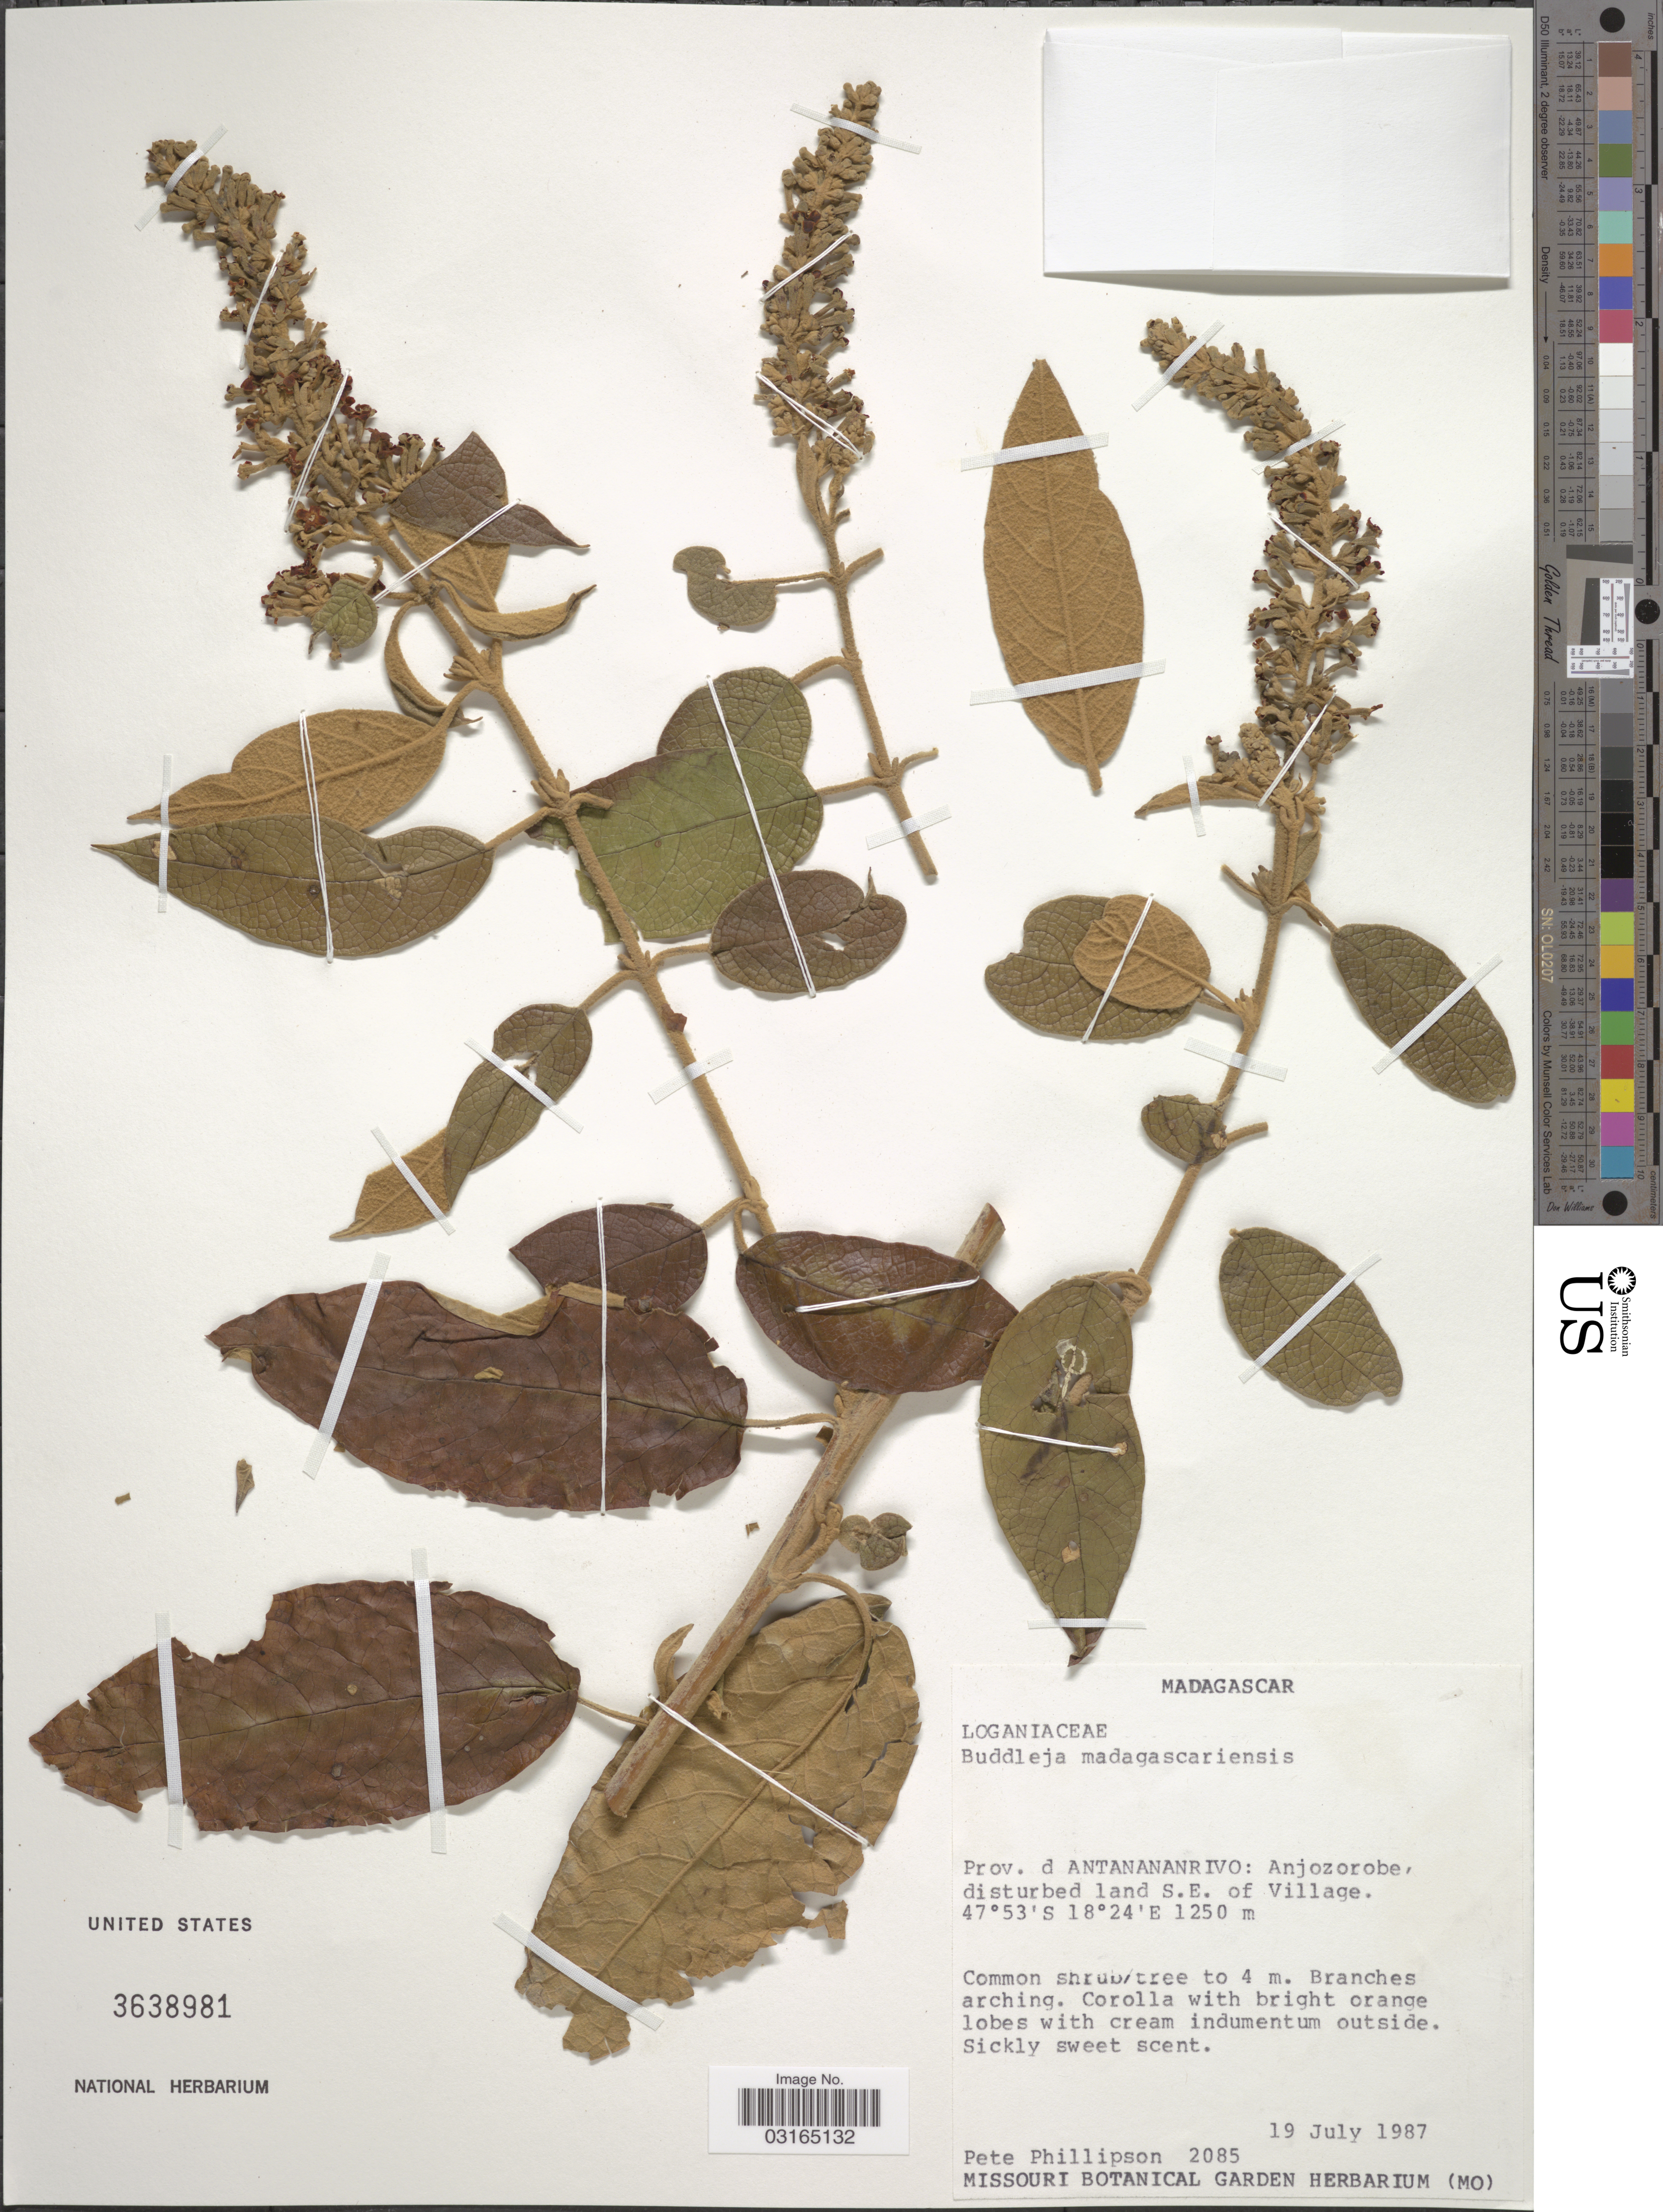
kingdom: Plantae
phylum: Tracheophyta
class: Magnoliopsida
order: Lamiales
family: Scrophulariaceae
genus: Buddleja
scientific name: Buddleja madagascariensis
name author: Lam.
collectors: P. B. Phillipson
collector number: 2085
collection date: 1987-07-19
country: Madagascar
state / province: Analamanga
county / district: Anjozorobe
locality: Anjozorobe, disturbed land S.E. of Village.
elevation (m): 1250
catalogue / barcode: US 3638981